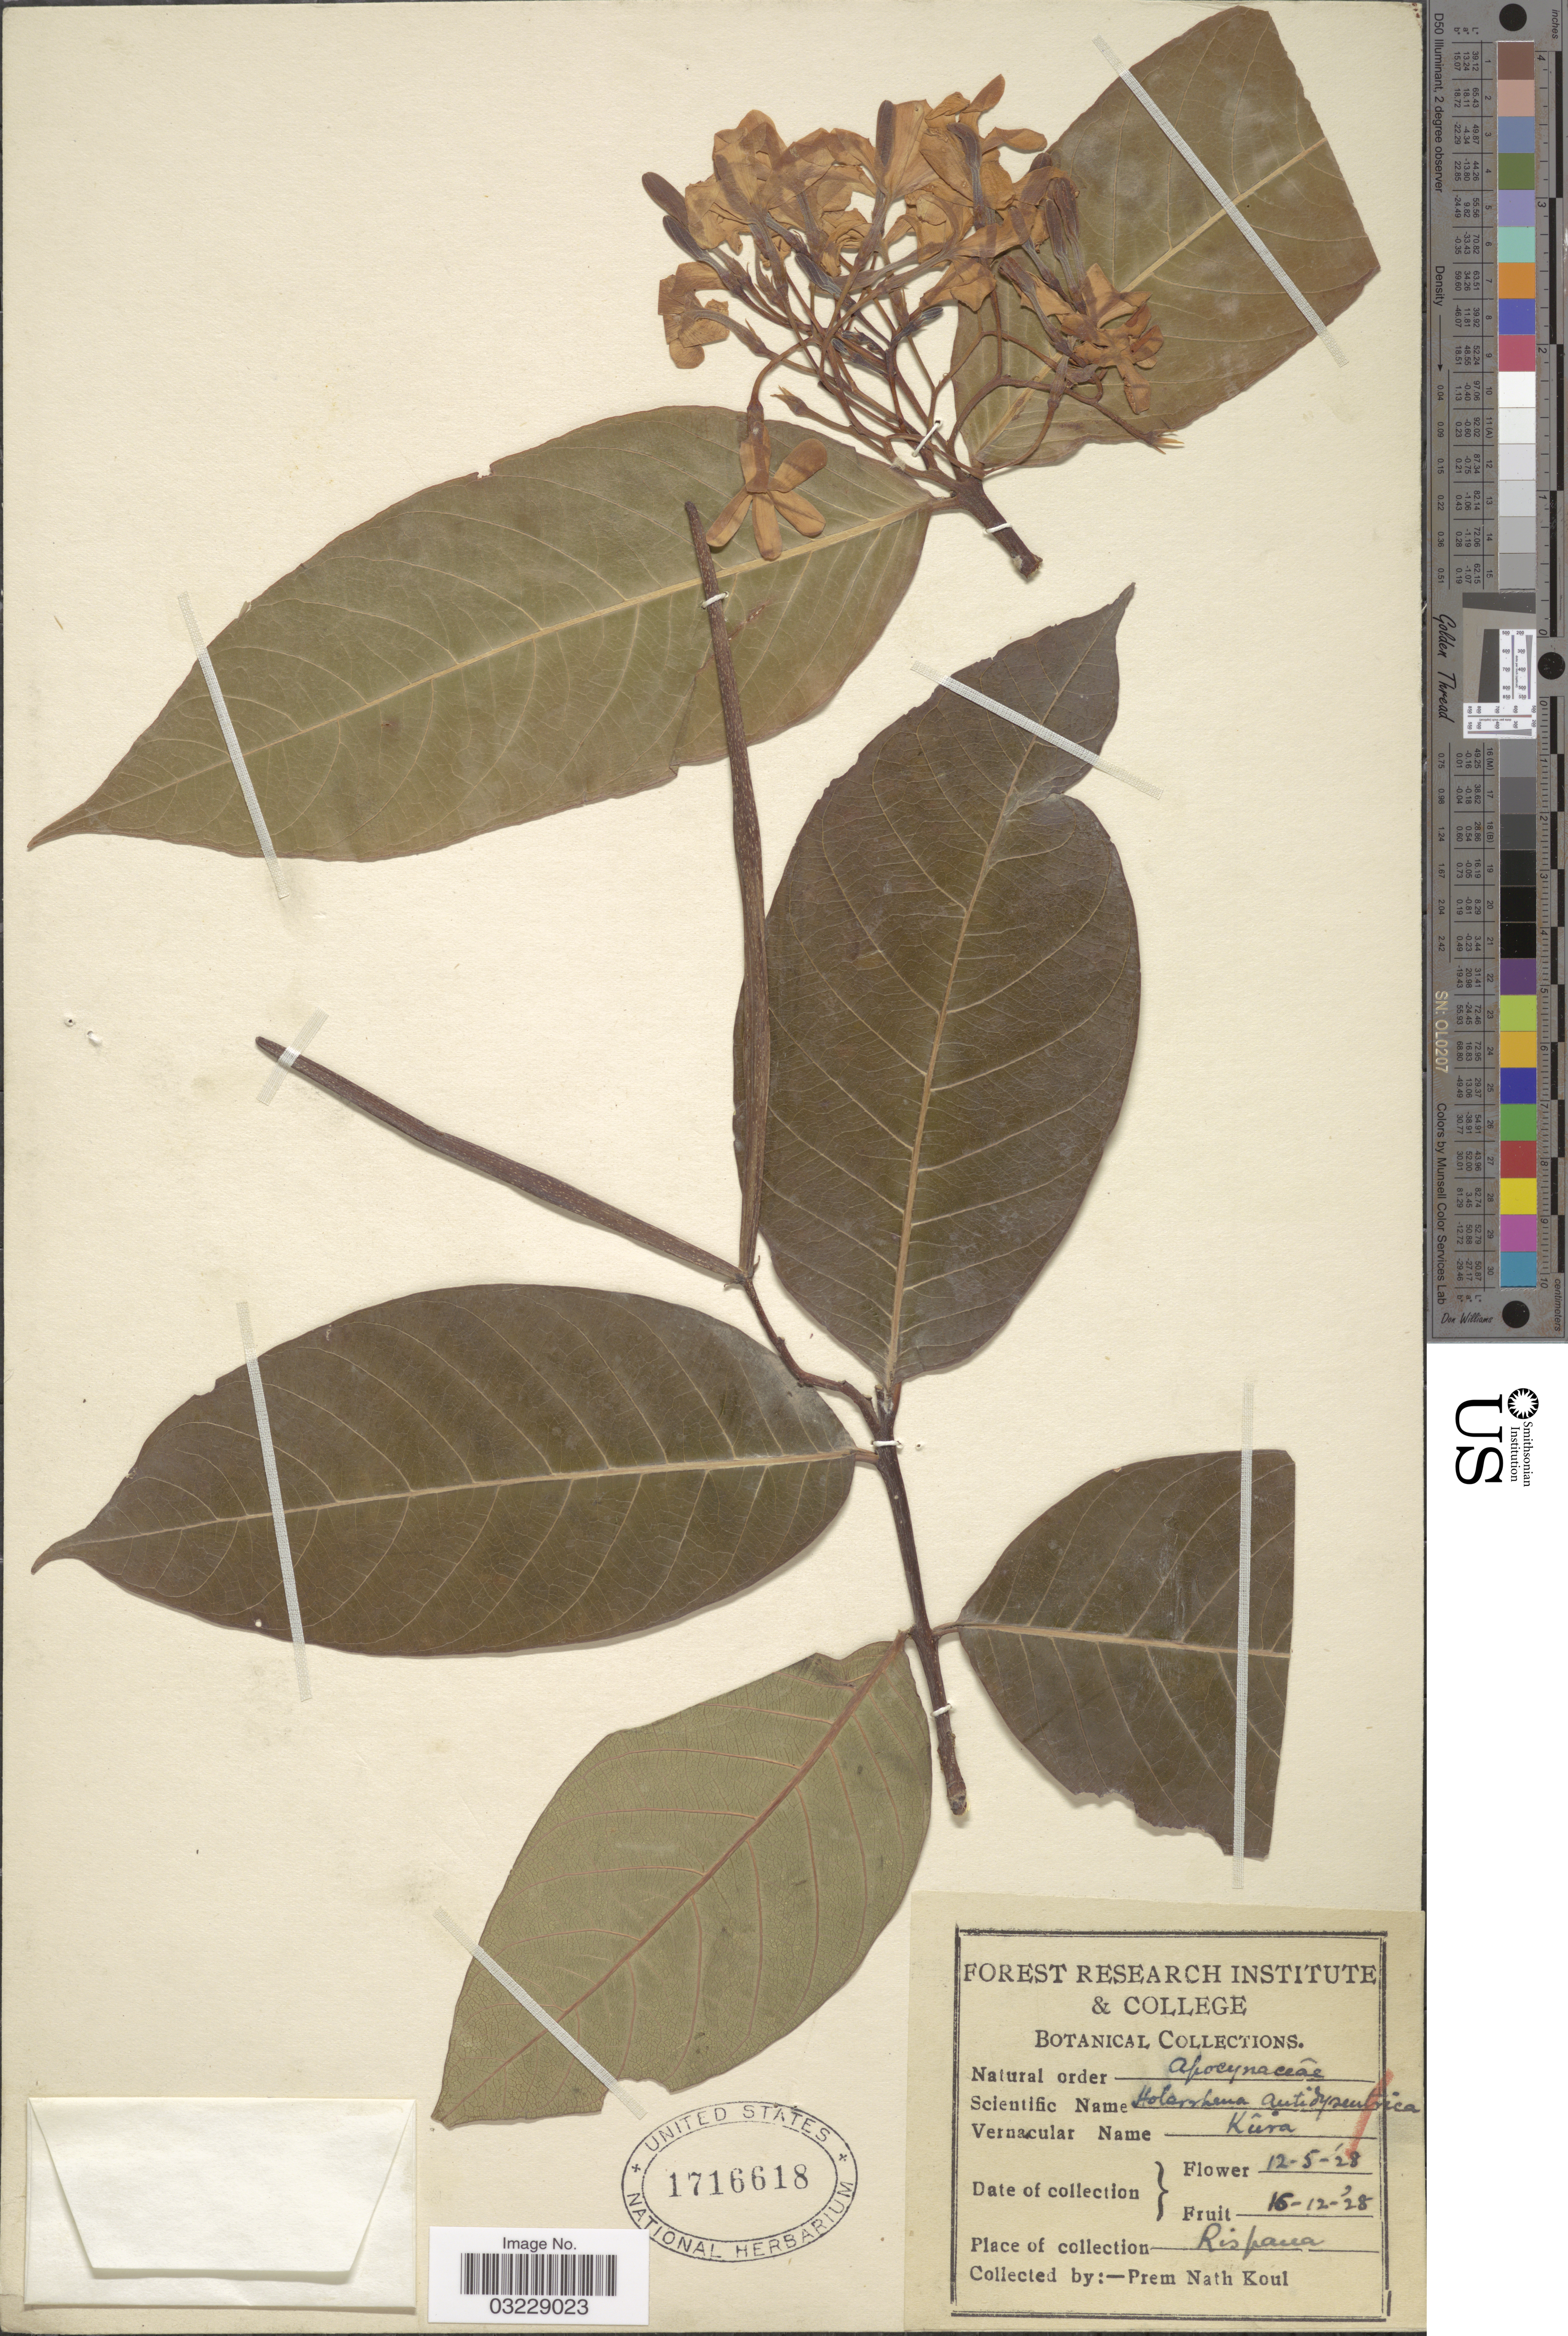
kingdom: Plantae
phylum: Tracheophyta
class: Magnoliopsida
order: Gentianales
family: Apocynaceae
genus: Holarrhena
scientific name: Holarrhena pubescens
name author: (Buch.-Ham.) Wall. ex G. Don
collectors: P. Koul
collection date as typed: Transcribed d/m/y: 12/5/28 to 16/12/28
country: India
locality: Rispana.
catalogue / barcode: US 1716618